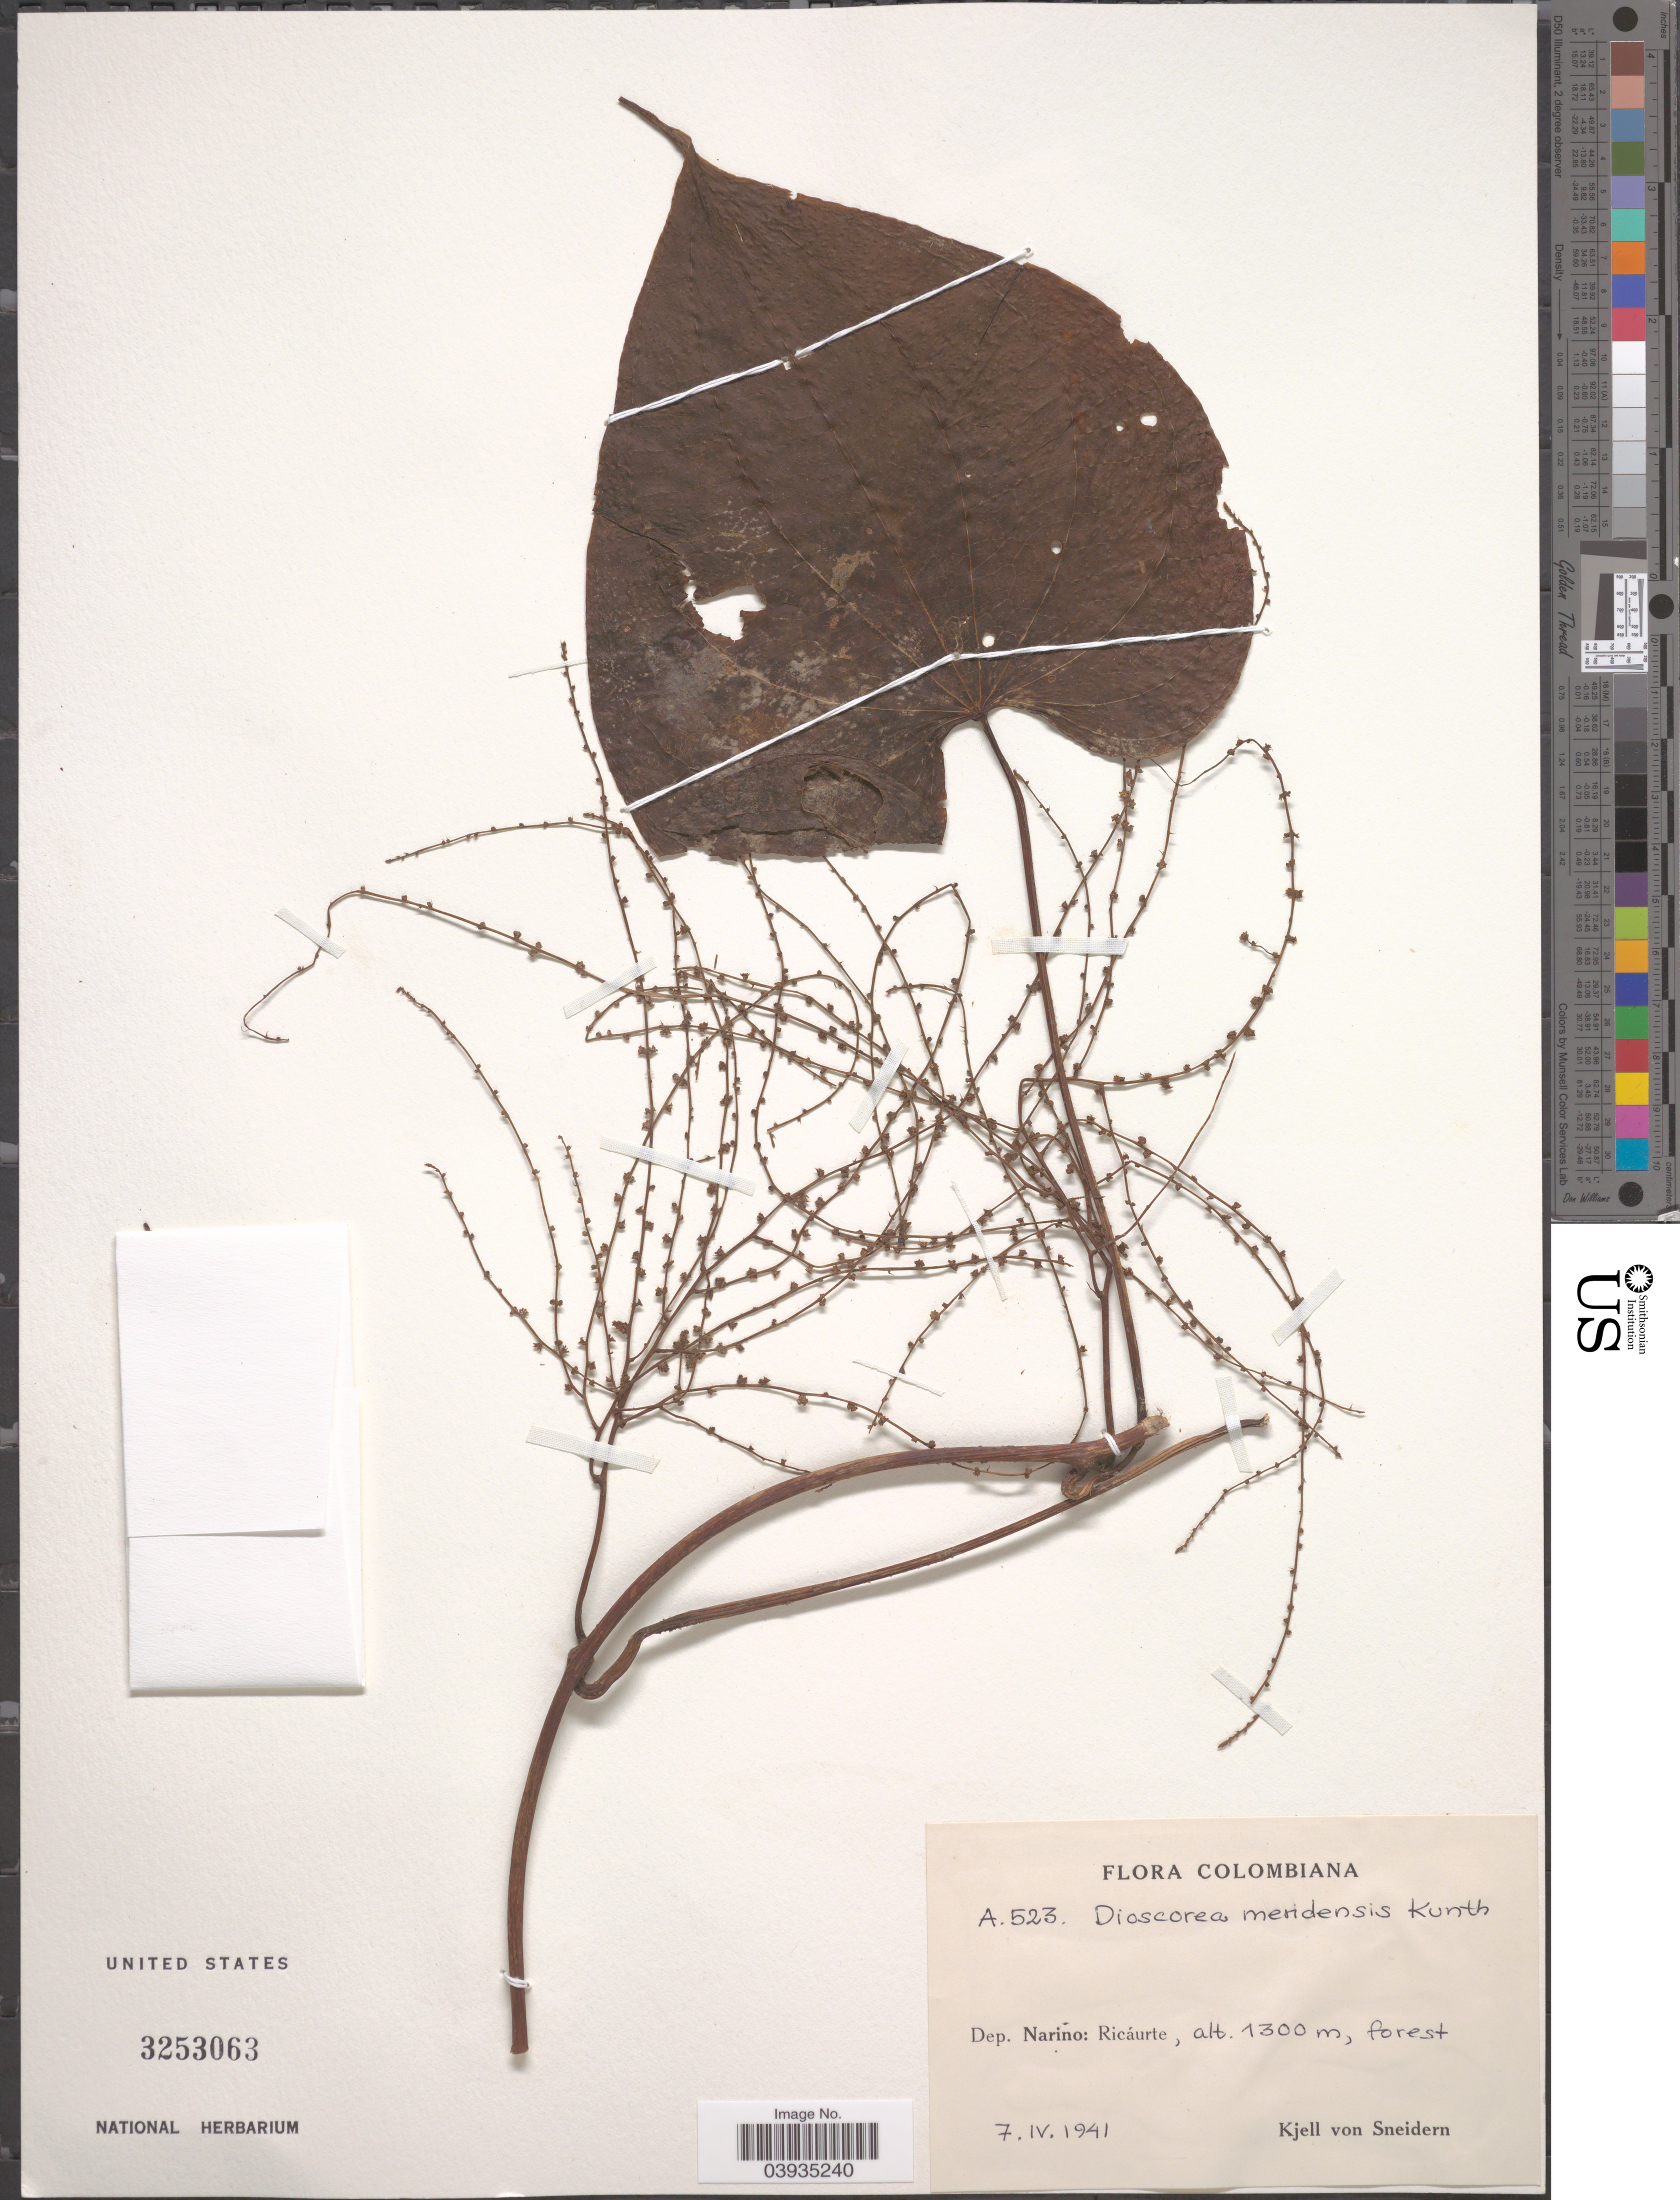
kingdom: Plantae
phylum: Tracheophyta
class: Liliopsida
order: Dioscoreales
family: Dioscoreaceae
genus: Dioscorea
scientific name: Dioscorea meridensis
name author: Kunth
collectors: K. von Sneidern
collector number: A 523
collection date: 1941-04-07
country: Colombia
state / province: Nariño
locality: Dep. Nariño: Ricáurte.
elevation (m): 1300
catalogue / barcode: US 3253063